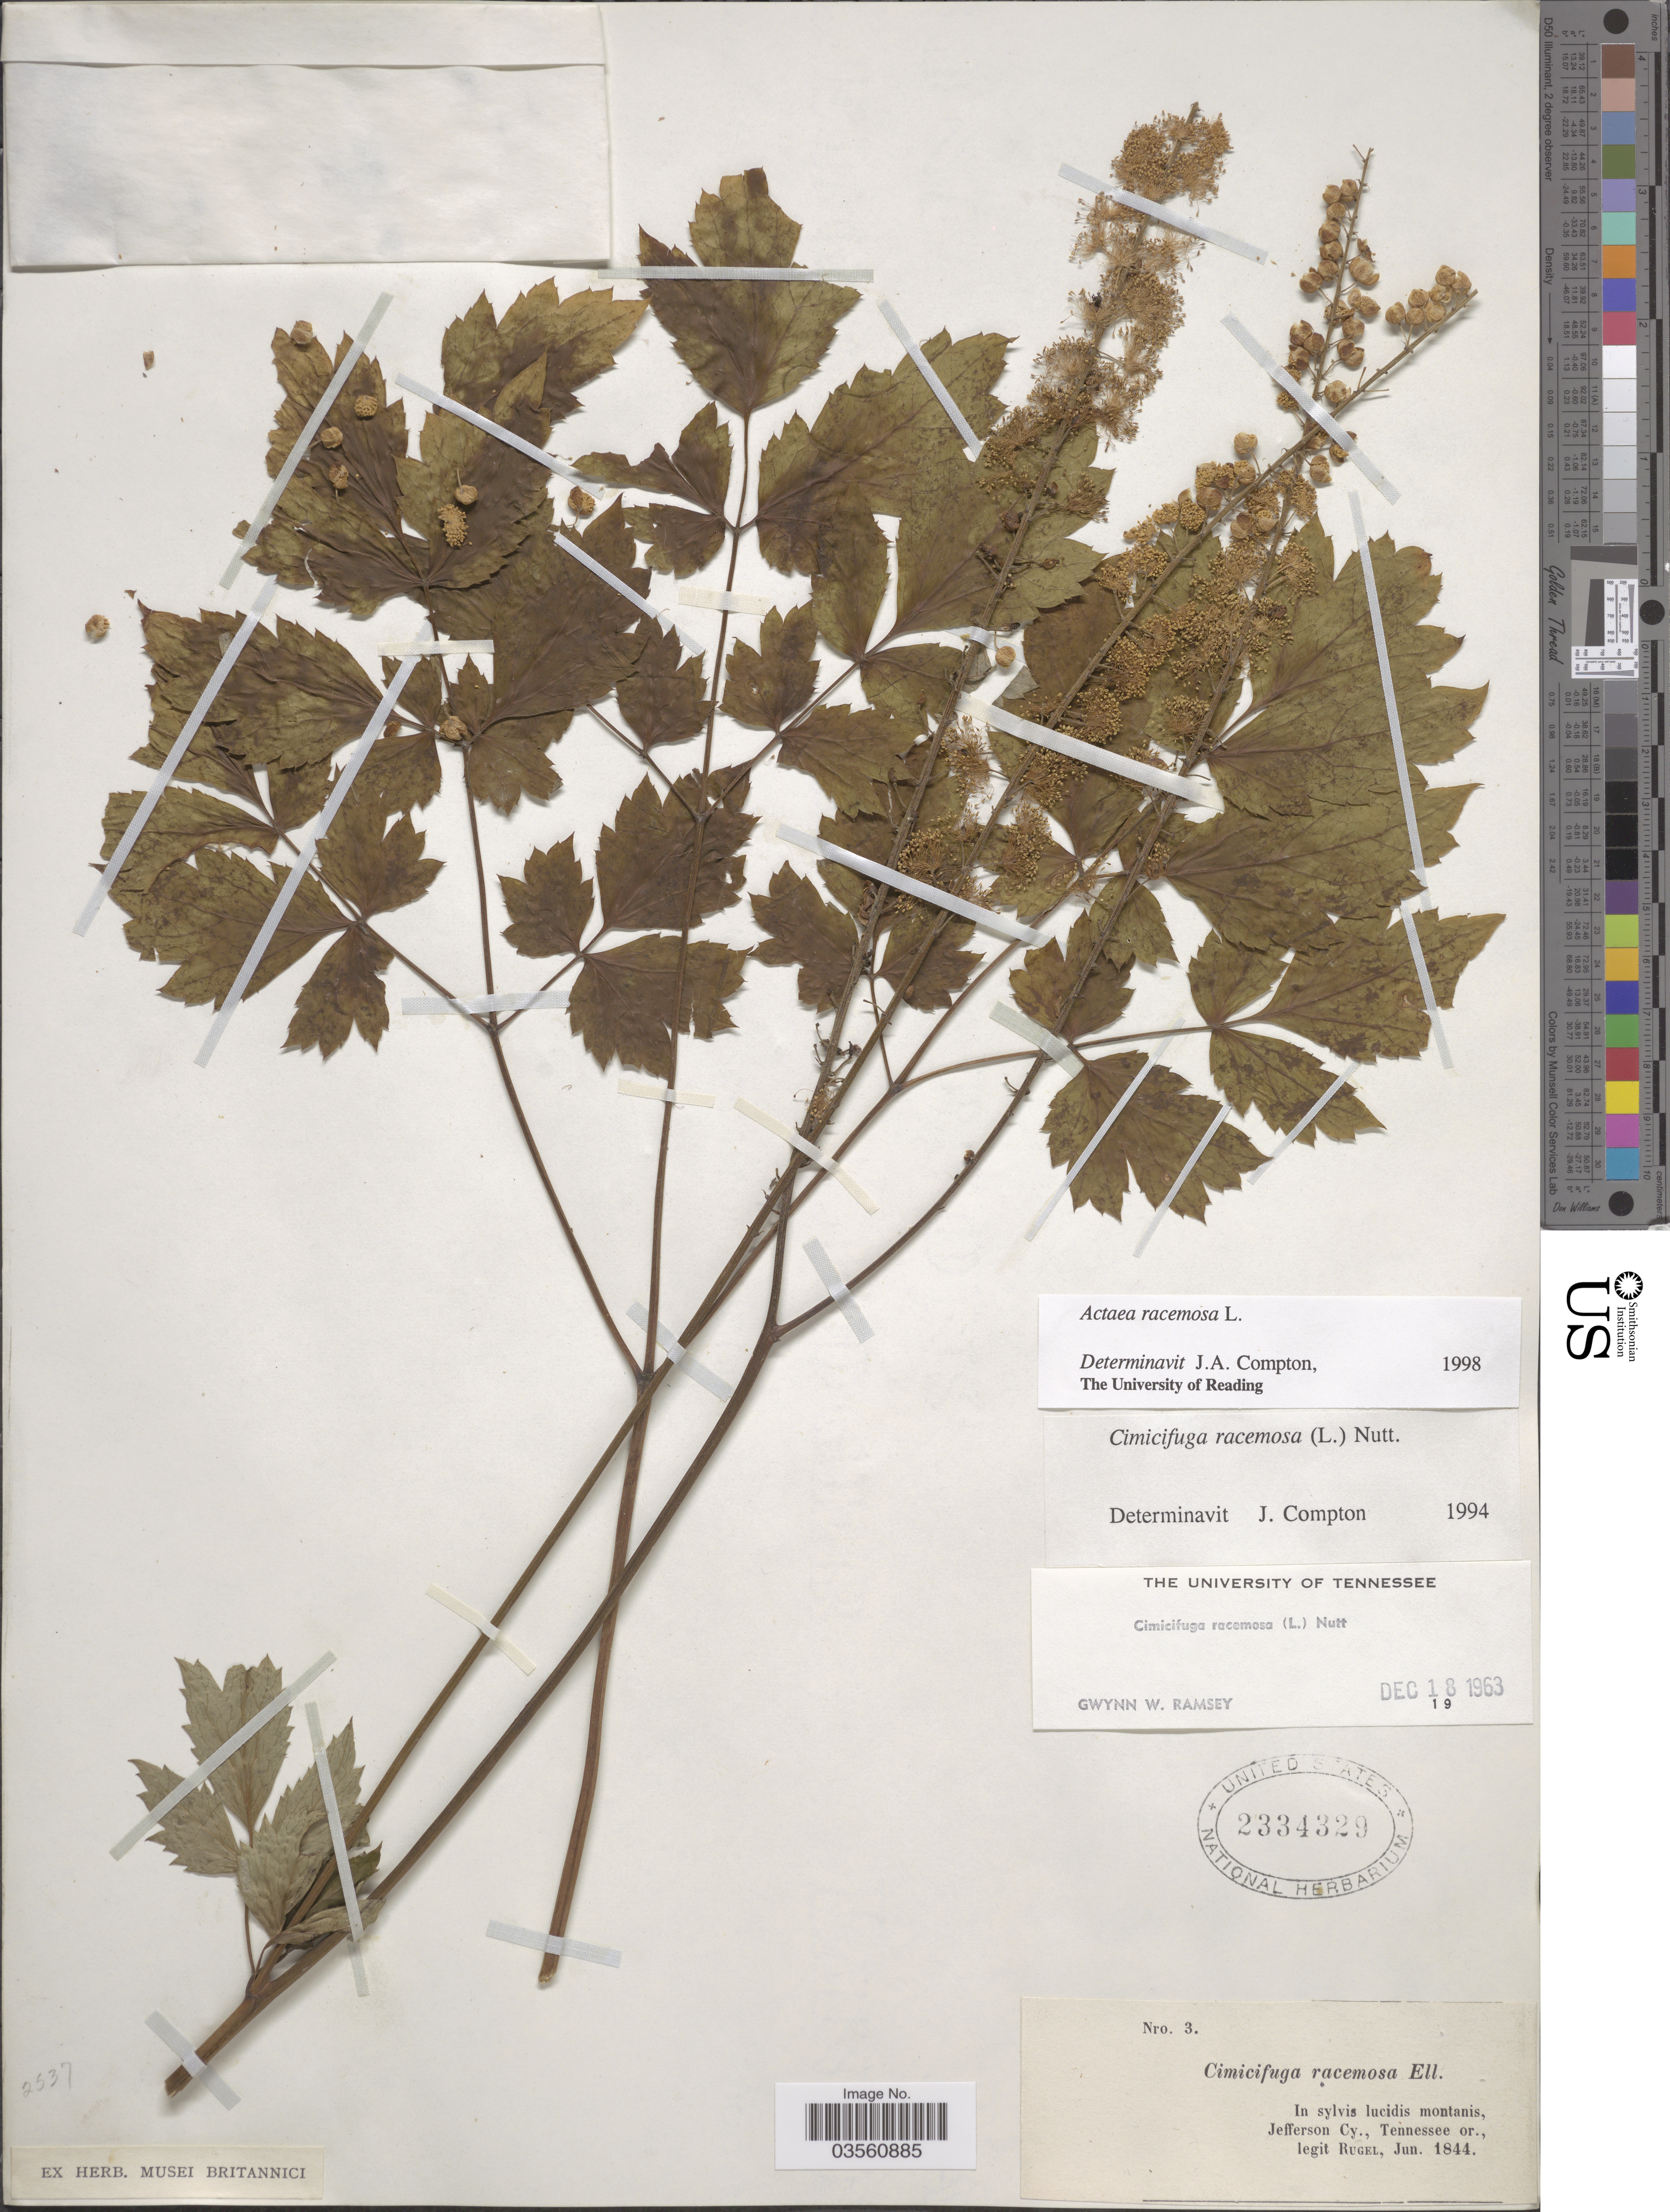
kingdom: Plantae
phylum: Tracheophyta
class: Magnoliopsida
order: Ranunculales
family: Ranunculaceae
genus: Actaea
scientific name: Actaea racemosa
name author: L.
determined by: Compton, J. A.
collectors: Rugel, --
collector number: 3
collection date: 1844-06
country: United States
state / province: Tennessee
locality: Jefferson Cy., Tennessee or.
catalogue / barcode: US 2334329